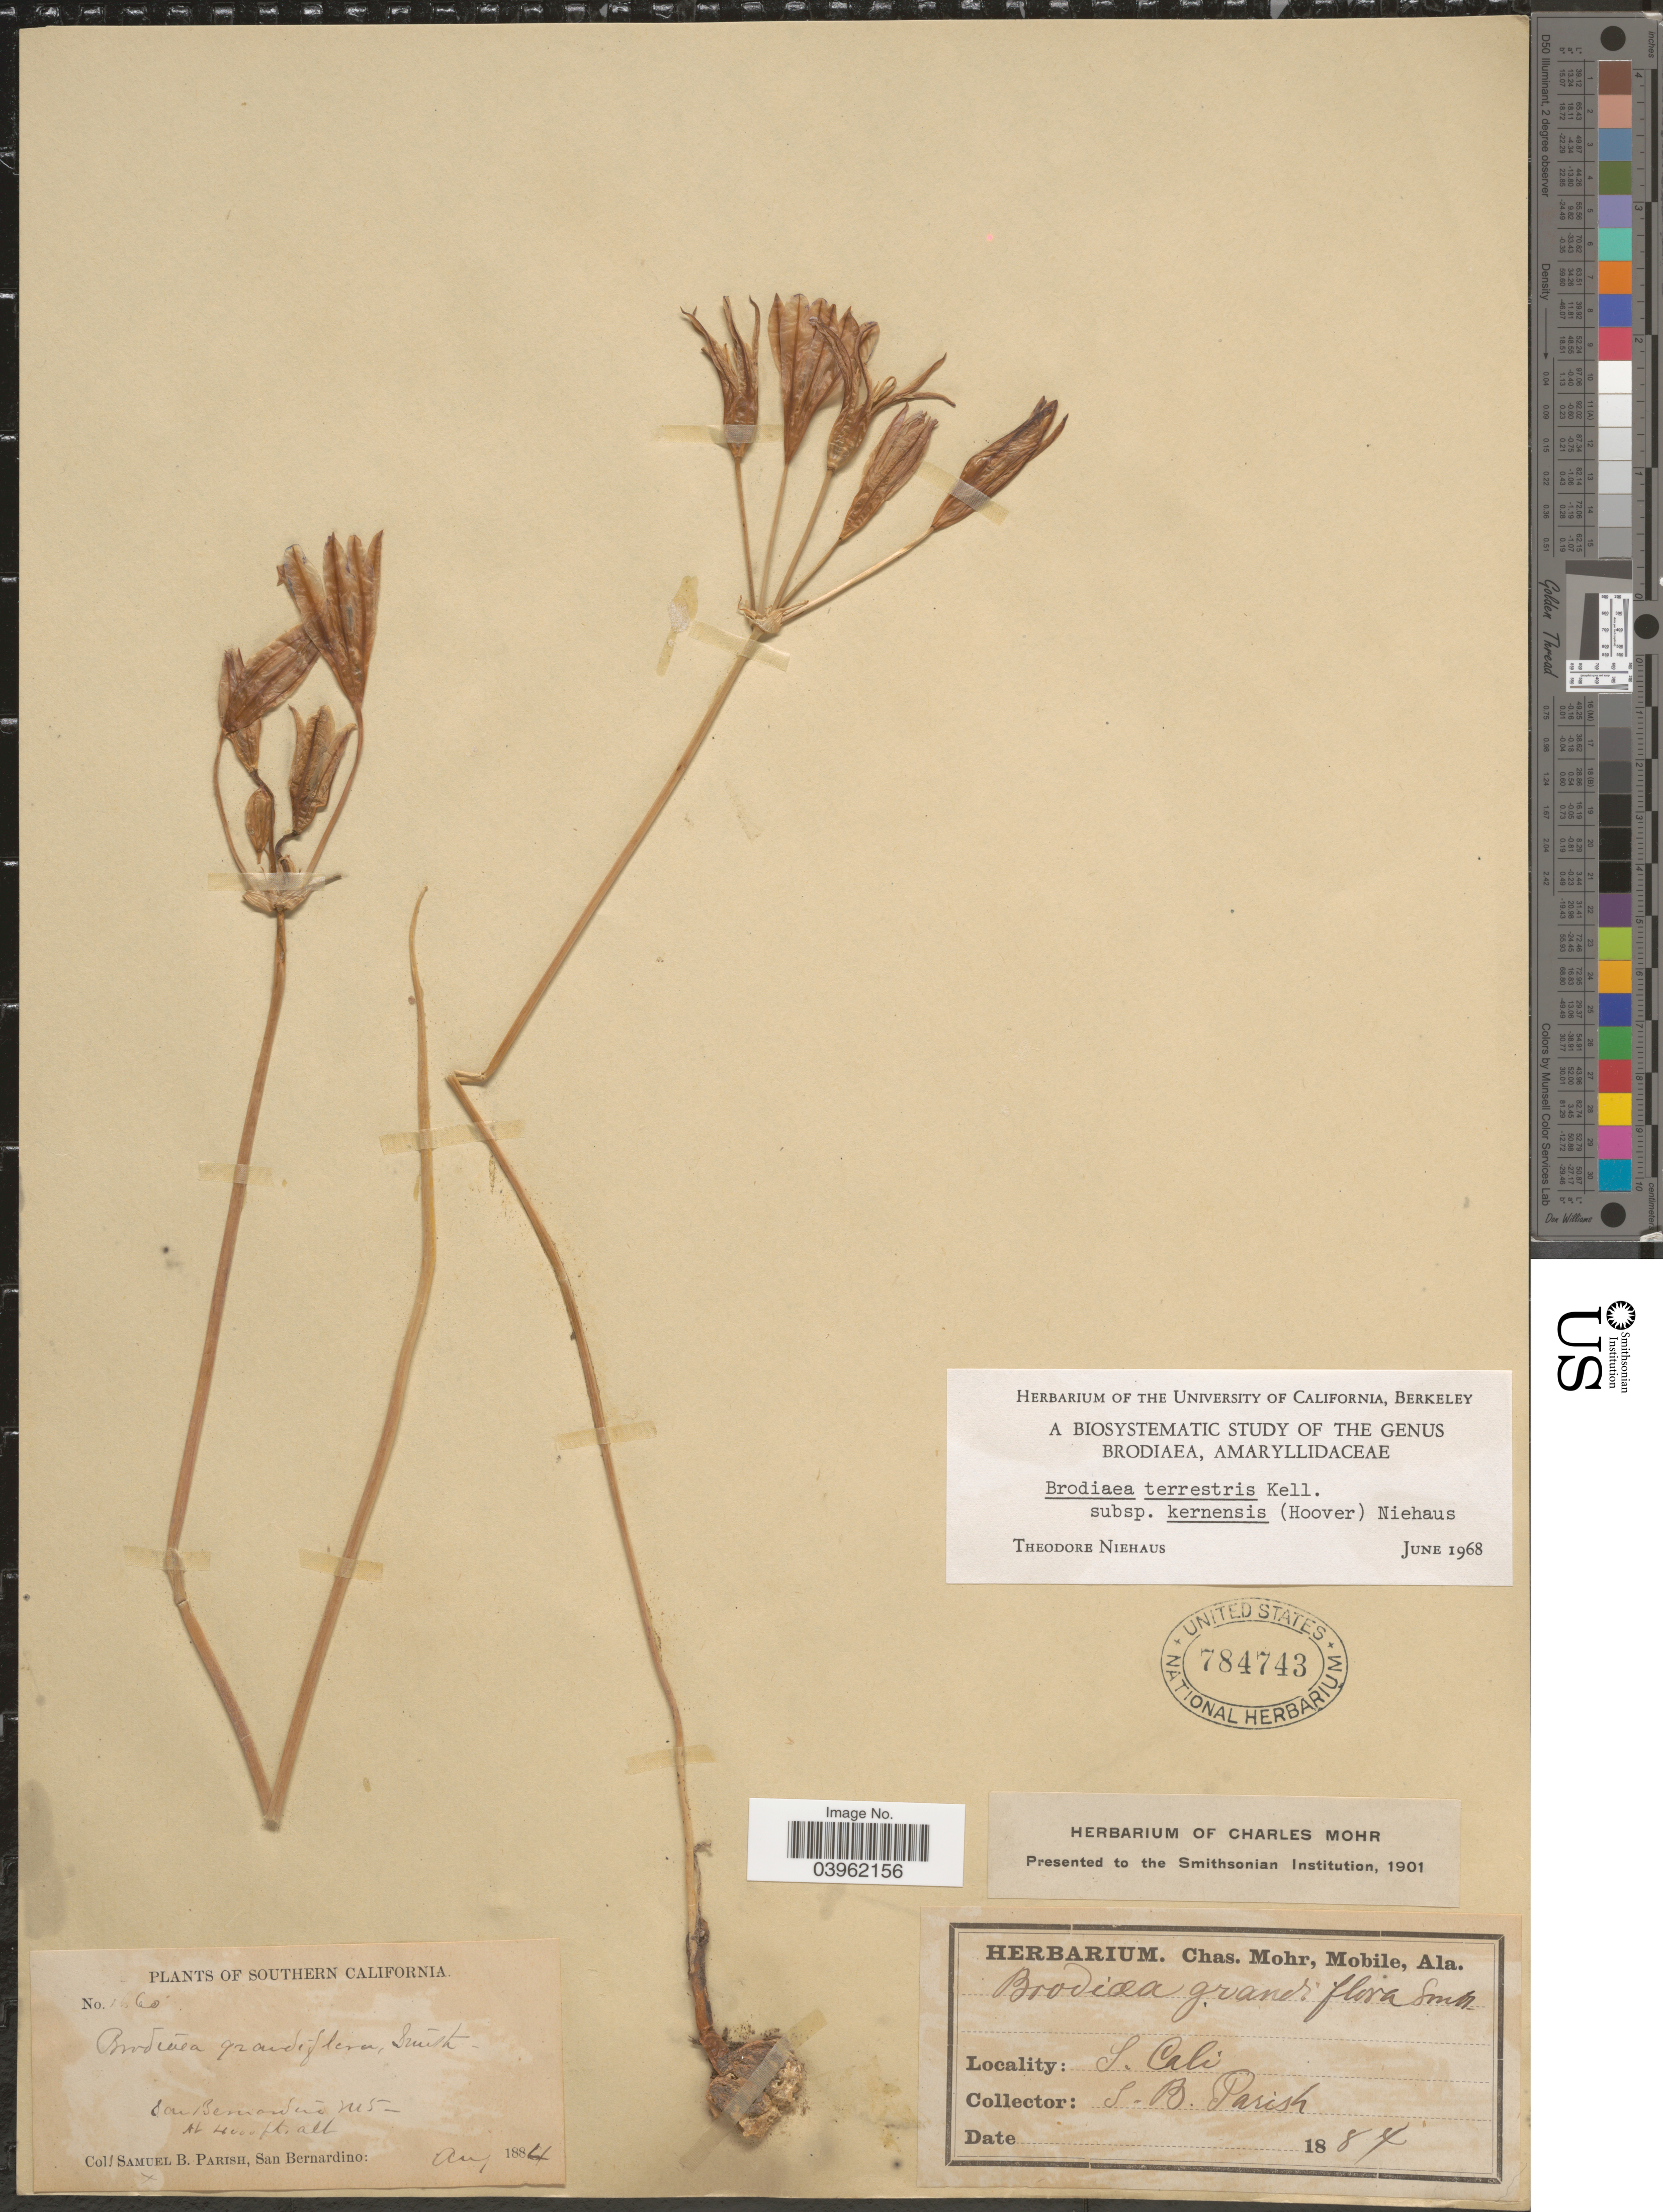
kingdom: Plantae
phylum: Tracheophyta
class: Liliopsida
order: Asparagales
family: Asparagaceae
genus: Brodiaea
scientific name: Brodiaea terrestris subsp. kernensis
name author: (Hoover) T.F. Niehaus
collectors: S. B. Parish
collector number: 1660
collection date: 1884-08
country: United States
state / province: California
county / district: San Bernardino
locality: Southern California. San Bernardino Mts. S. Cali.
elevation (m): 1219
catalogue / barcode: US 784743